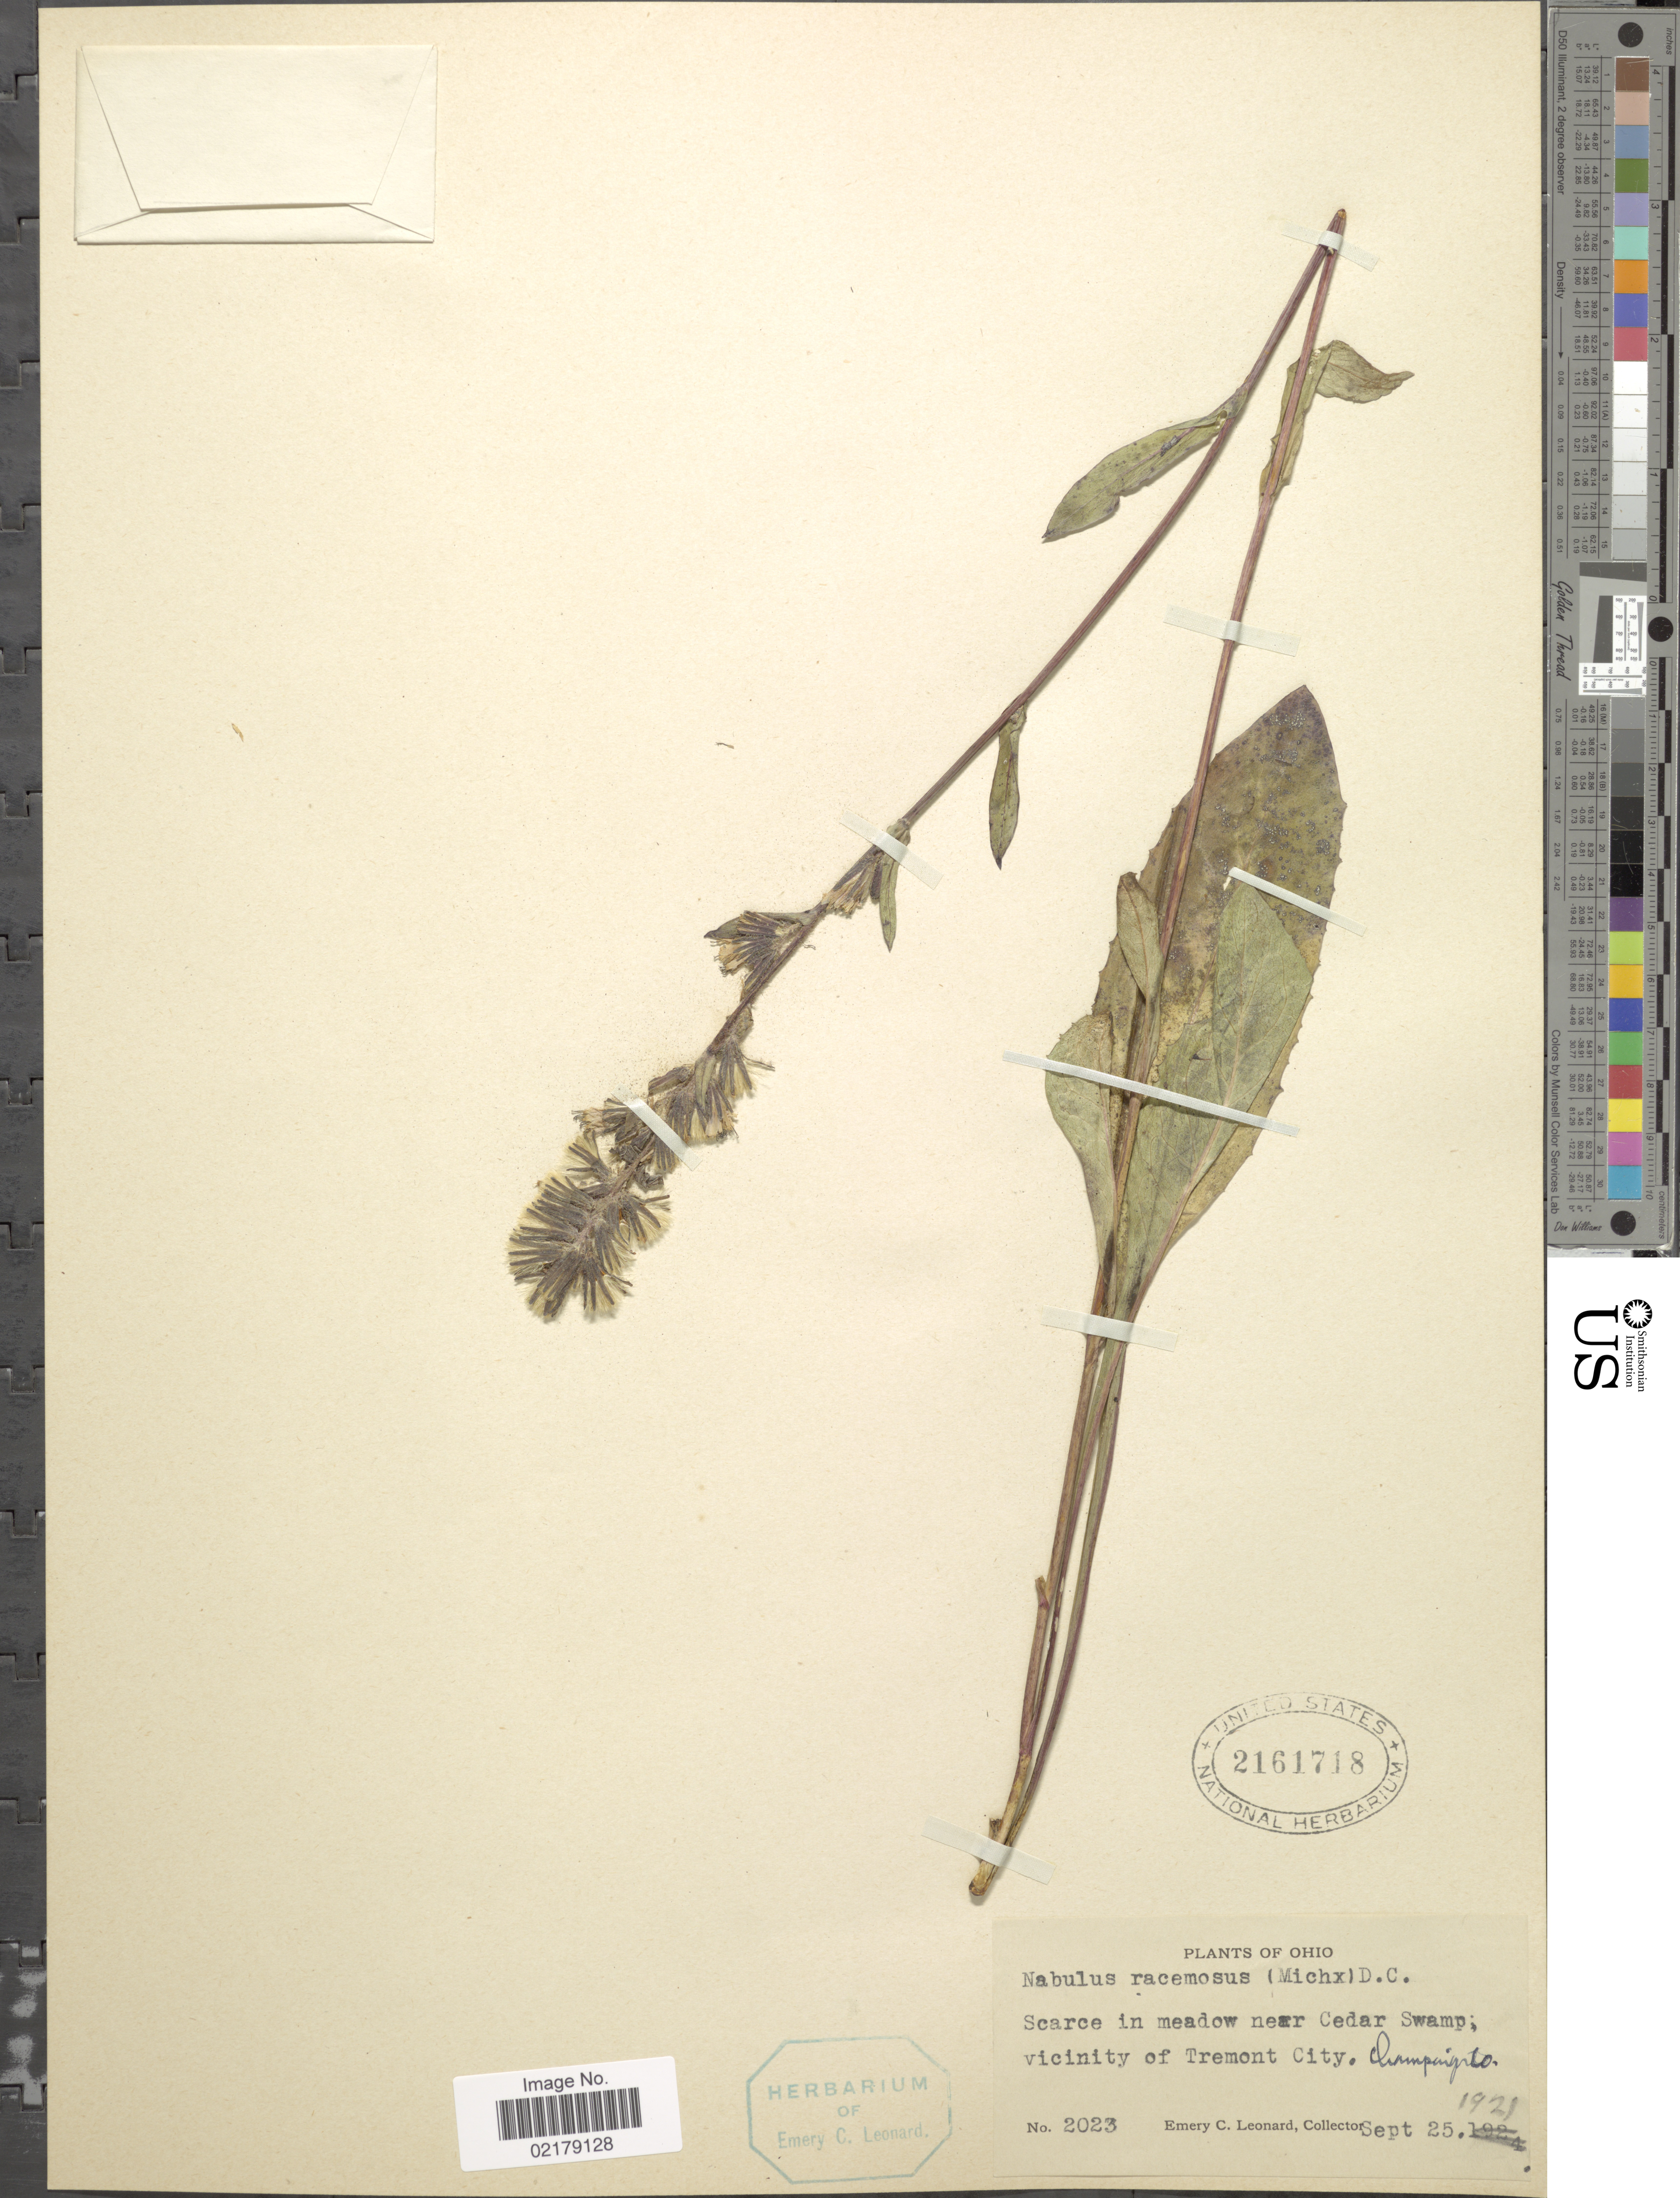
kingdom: Plantae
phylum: Tracheophyta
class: Magnoliopsida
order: Asterales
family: Asteraceae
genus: Nabalus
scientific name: Nabalus racemosus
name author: (Michx.) Hook.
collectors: E. C. Leonard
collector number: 2023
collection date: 1921-09-25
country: United States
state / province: Ohio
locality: Scarce in meadow near Cedar Swamp; vicinity of Tremont City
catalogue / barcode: US 2161718